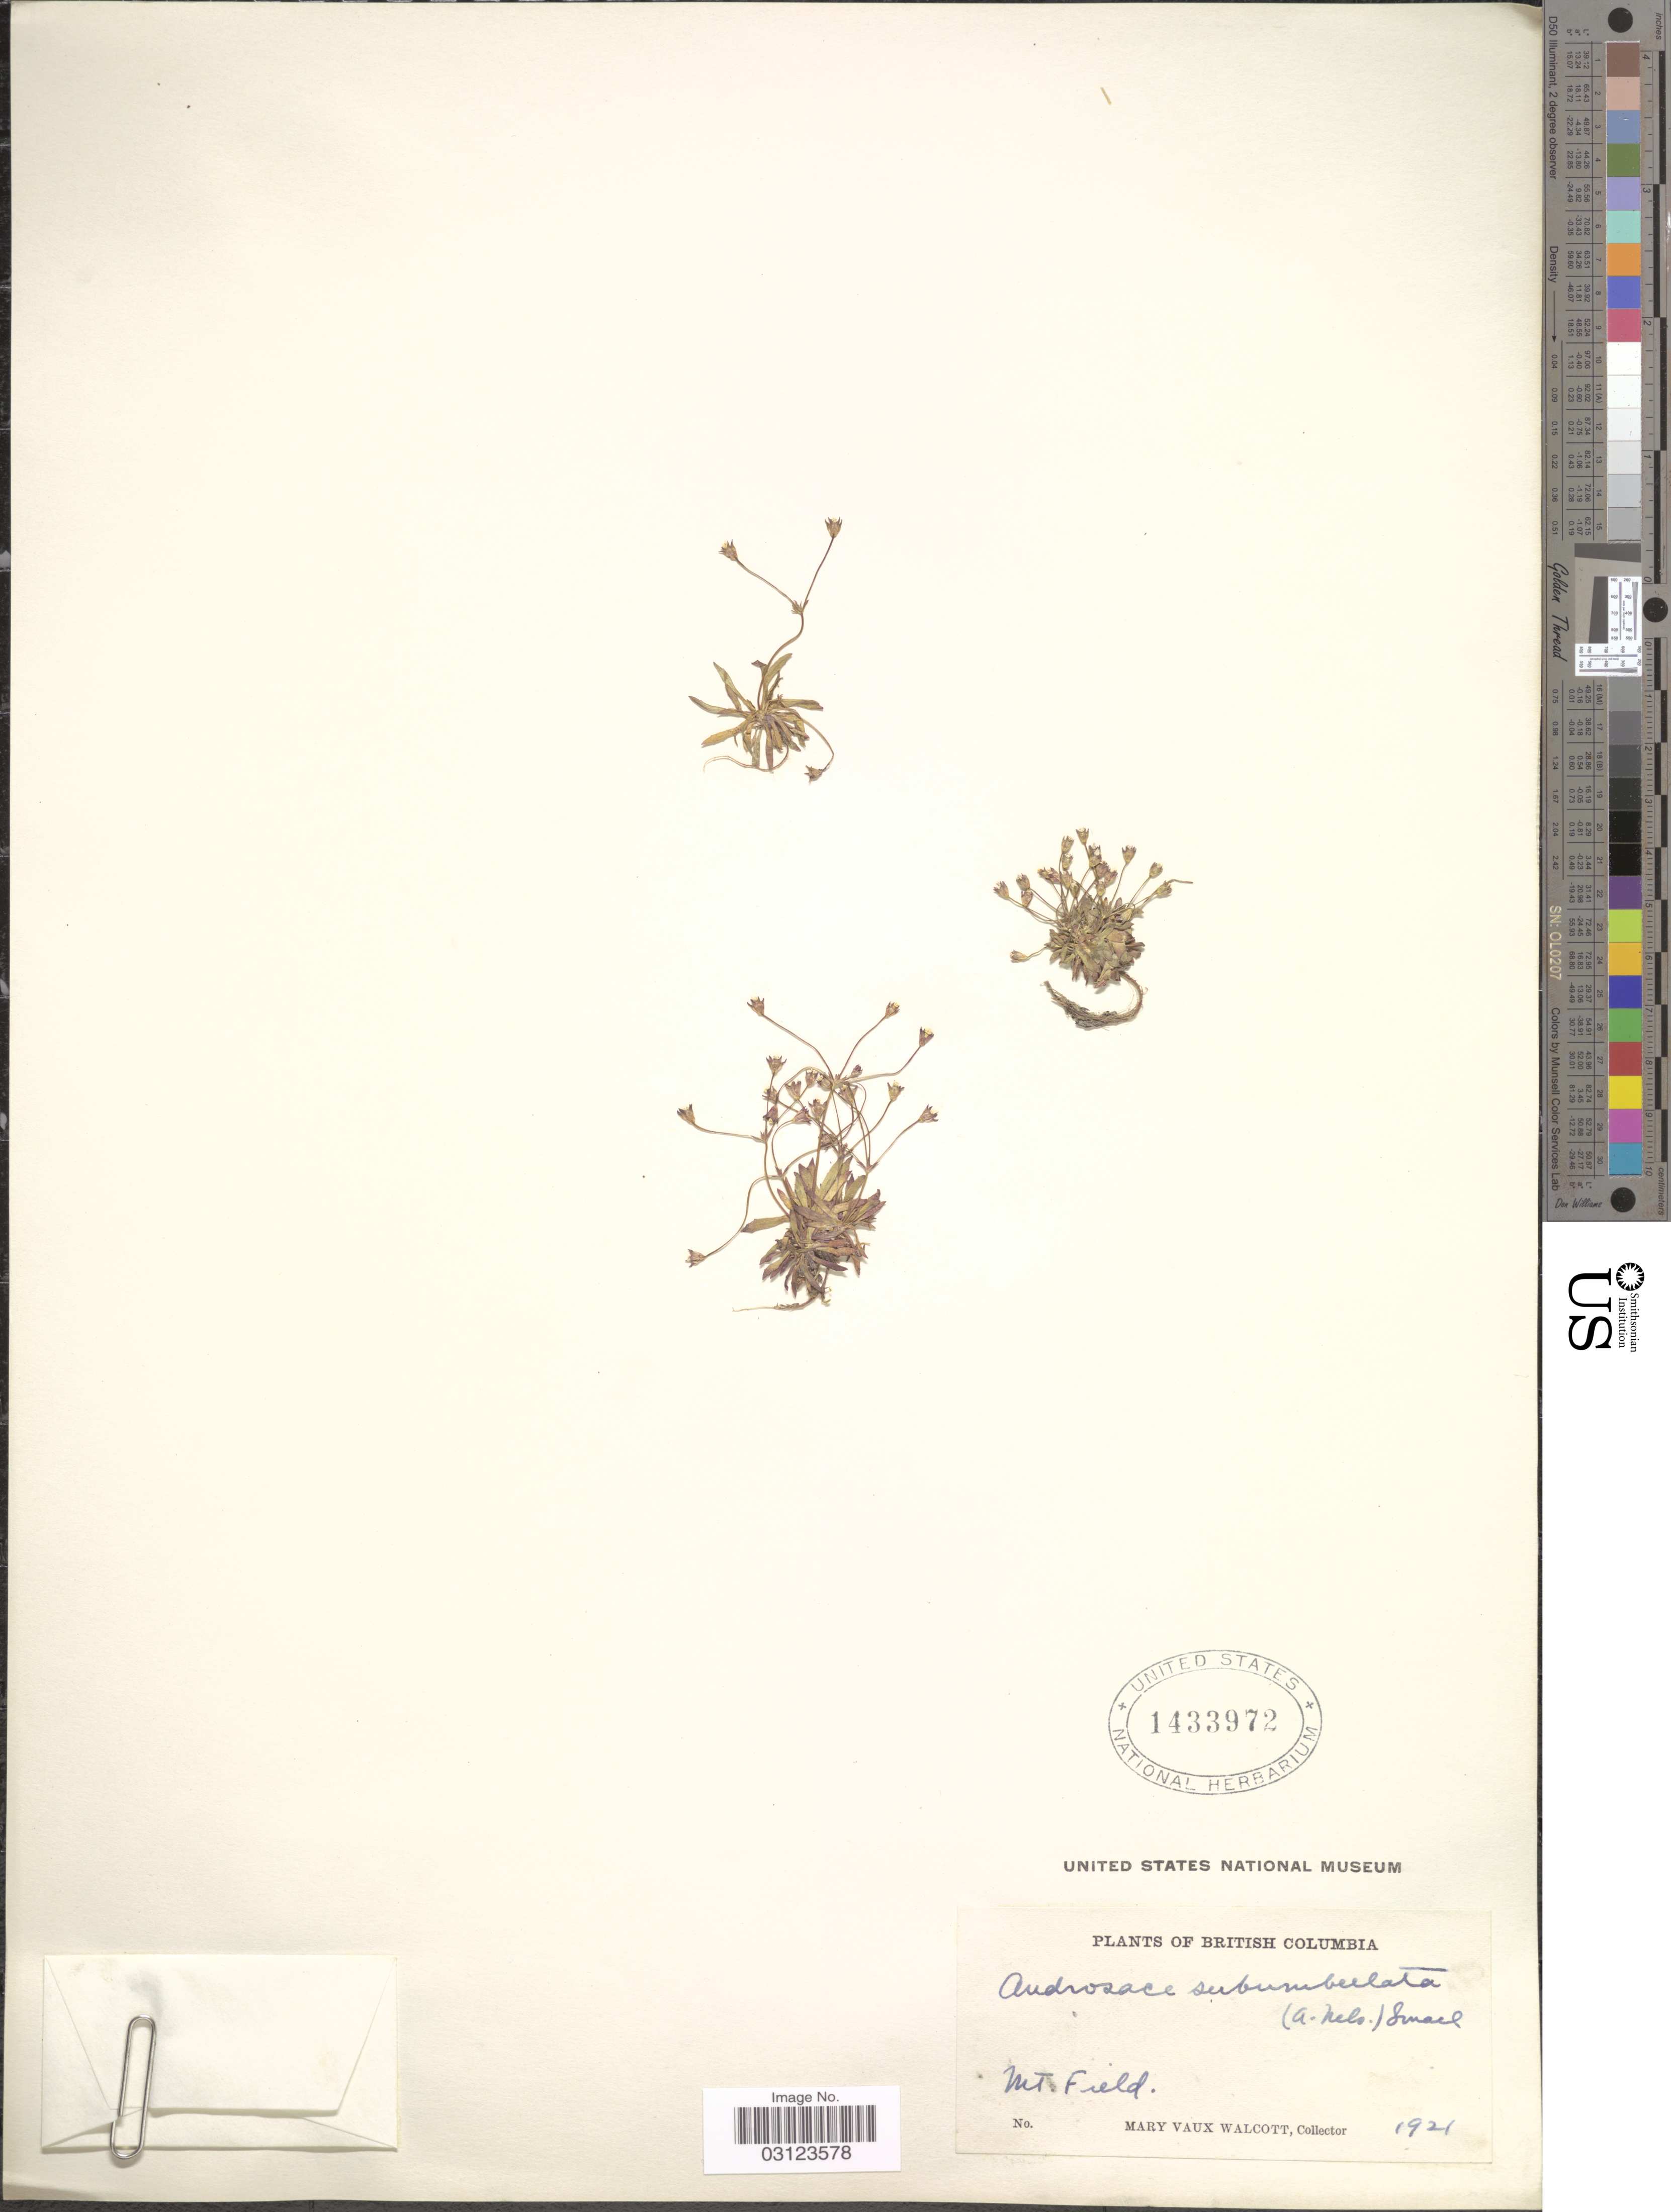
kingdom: Plantae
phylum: Tracheophyta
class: Magnoliopsida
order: Ericales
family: Primulaceae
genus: Androsace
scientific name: Androsace septentrionalis var. puberulenta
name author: (Rydb.) R. Knuth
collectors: M. Walcott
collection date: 1921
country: Canada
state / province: British Columbia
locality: Mt. Field.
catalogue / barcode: US 1433972